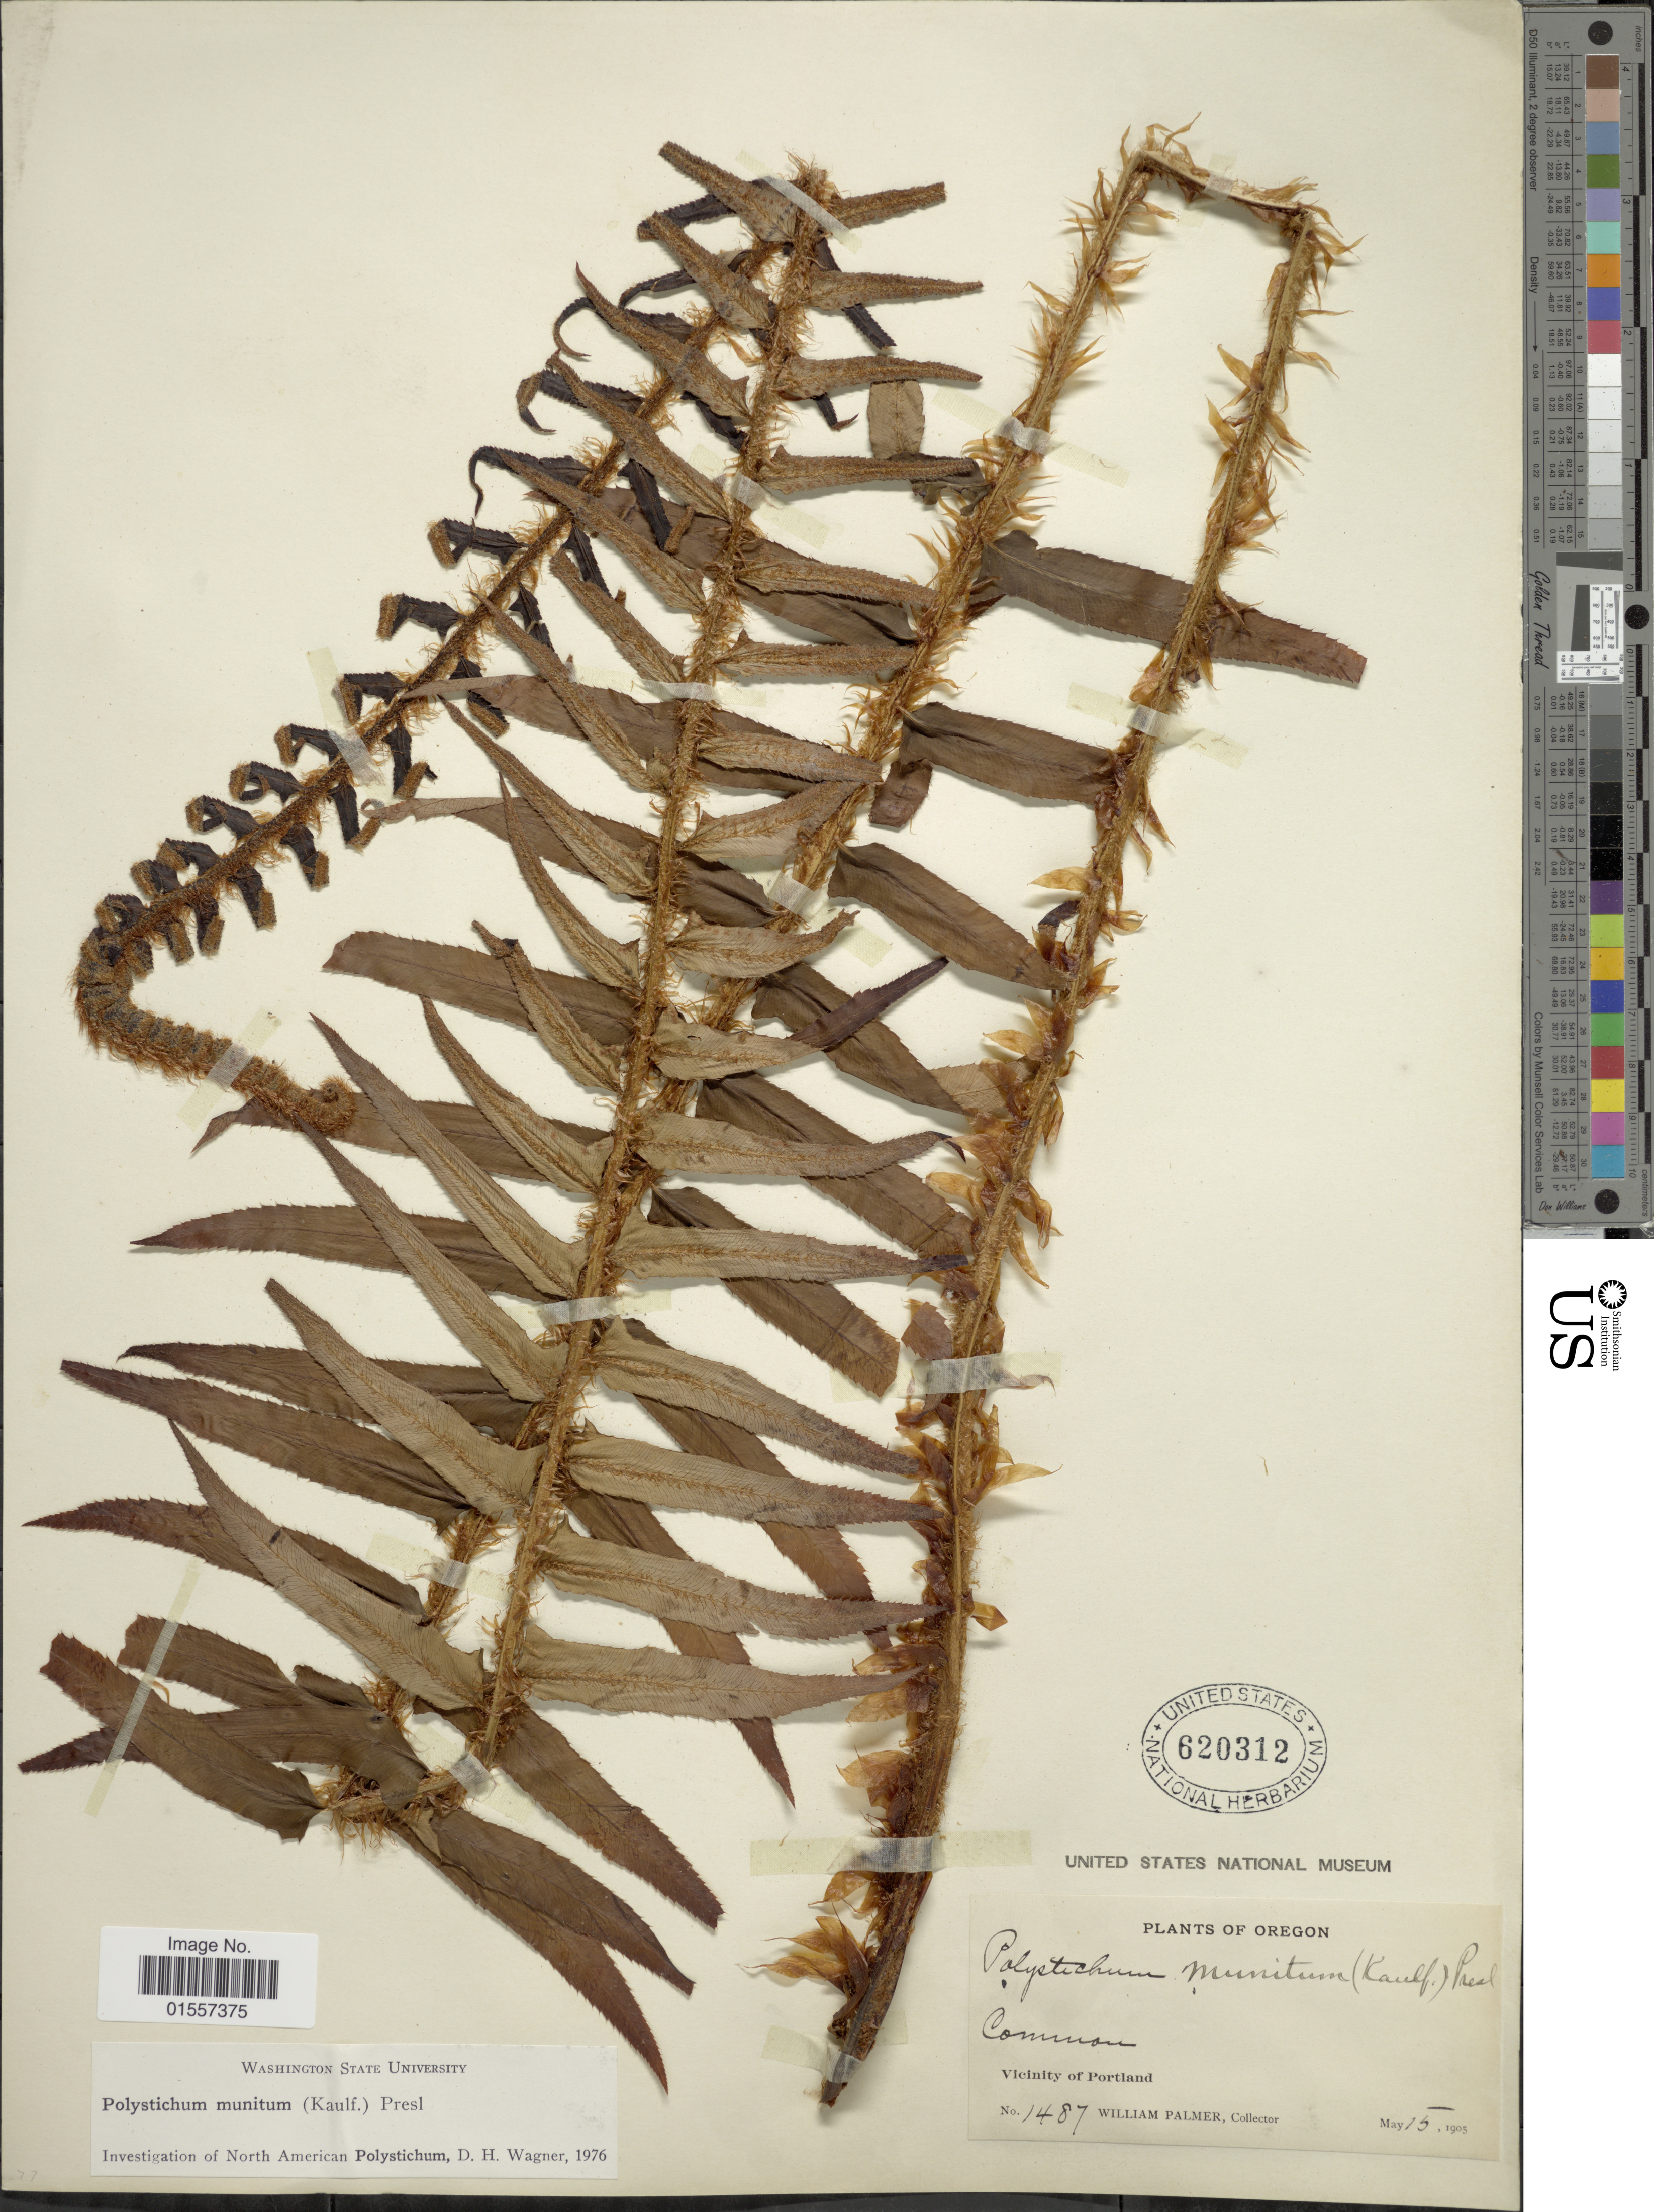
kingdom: Plantae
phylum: Tracheophyta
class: Polypodiopsida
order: Polypodiales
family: Dryopteridaceae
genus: Polystichum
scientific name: Polystichum munitum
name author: (Kaulf.) C. Presl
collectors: W. Palmer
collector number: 1487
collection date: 1905-05-15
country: United States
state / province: Oregon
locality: Oregon, vicinity of Portland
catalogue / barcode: US 620312